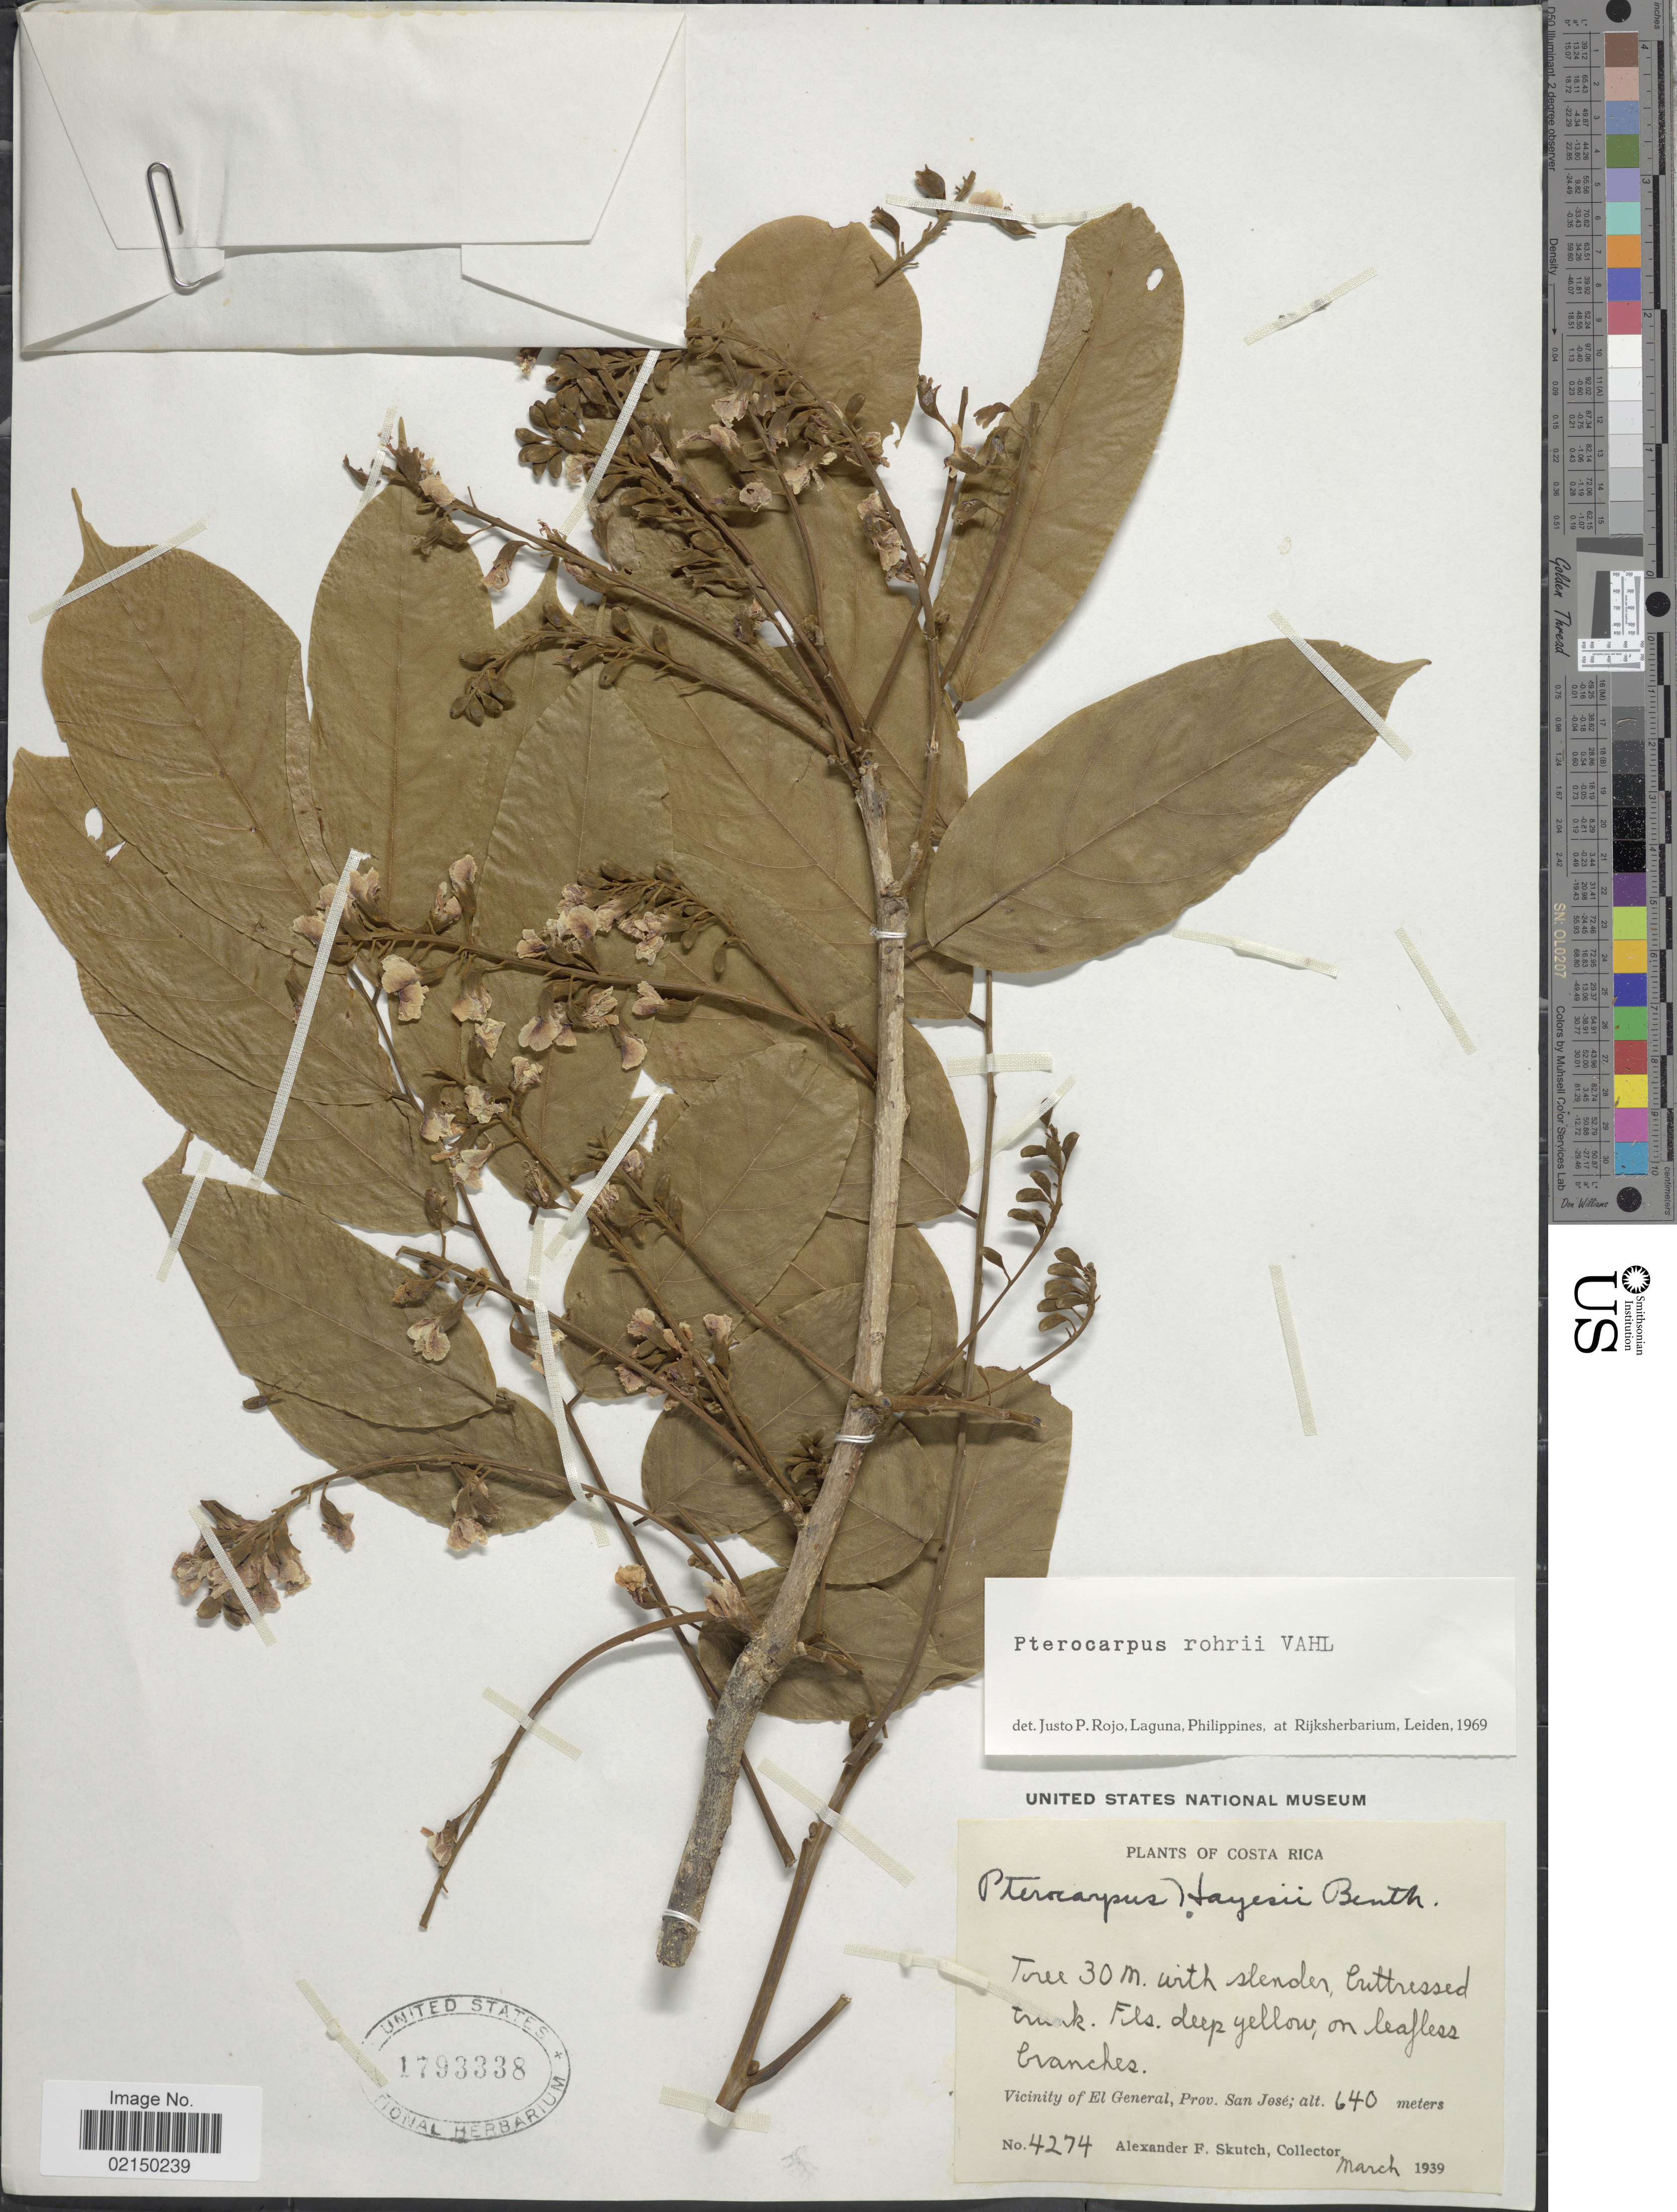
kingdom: Plantae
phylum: Tracheophyta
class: Magnoliopsida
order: Fabales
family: Fabaceae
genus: Pterocarpus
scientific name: Pterocarpus rohrii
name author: Vahl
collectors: A. F. Skutch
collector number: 4274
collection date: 1939-03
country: Costa Rica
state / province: San José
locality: Vicinity of El General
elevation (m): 640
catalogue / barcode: US 1793338